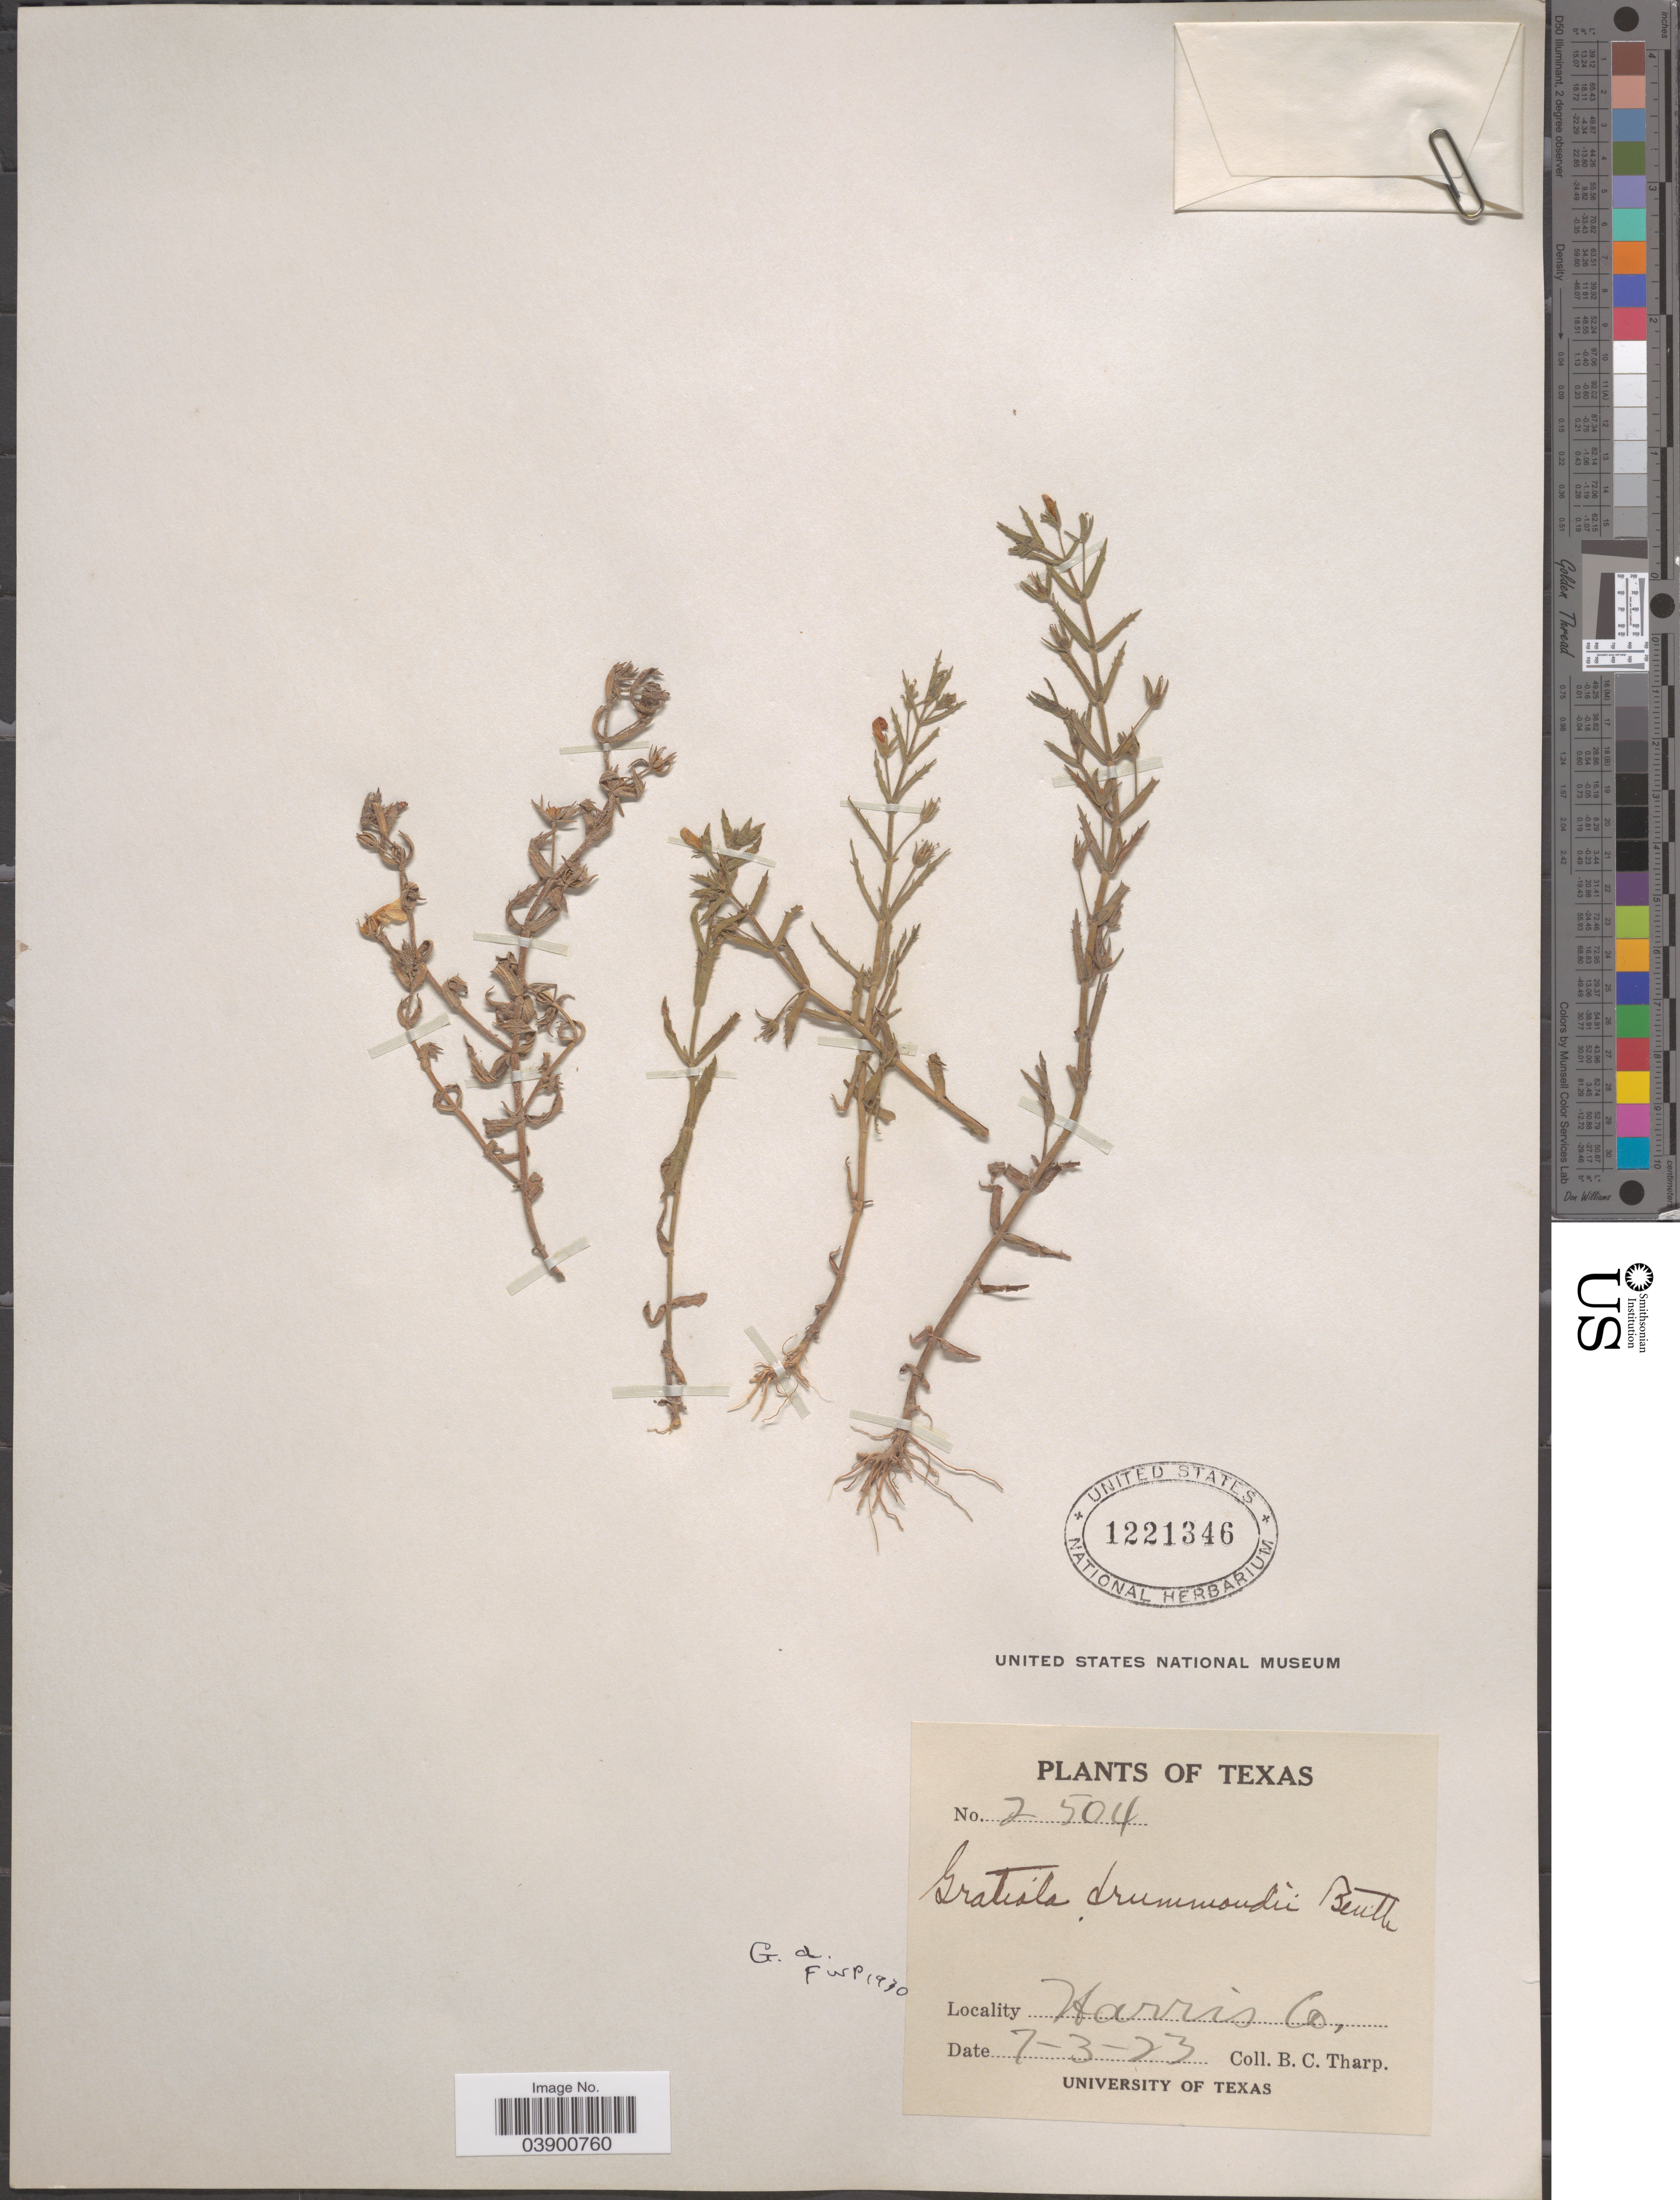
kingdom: Plantae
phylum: Tracheophyta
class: Magnoliopsida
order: Lamiales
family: Plantaginaceae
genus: Gratiola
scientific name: Gratiola drummondii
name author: Benth.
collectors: B. C. Tharp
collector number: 2504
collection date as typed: Transcribed d/m/y: 3/7/23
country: United States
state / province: Texas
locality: Harris Co.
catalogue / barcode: US 1221346